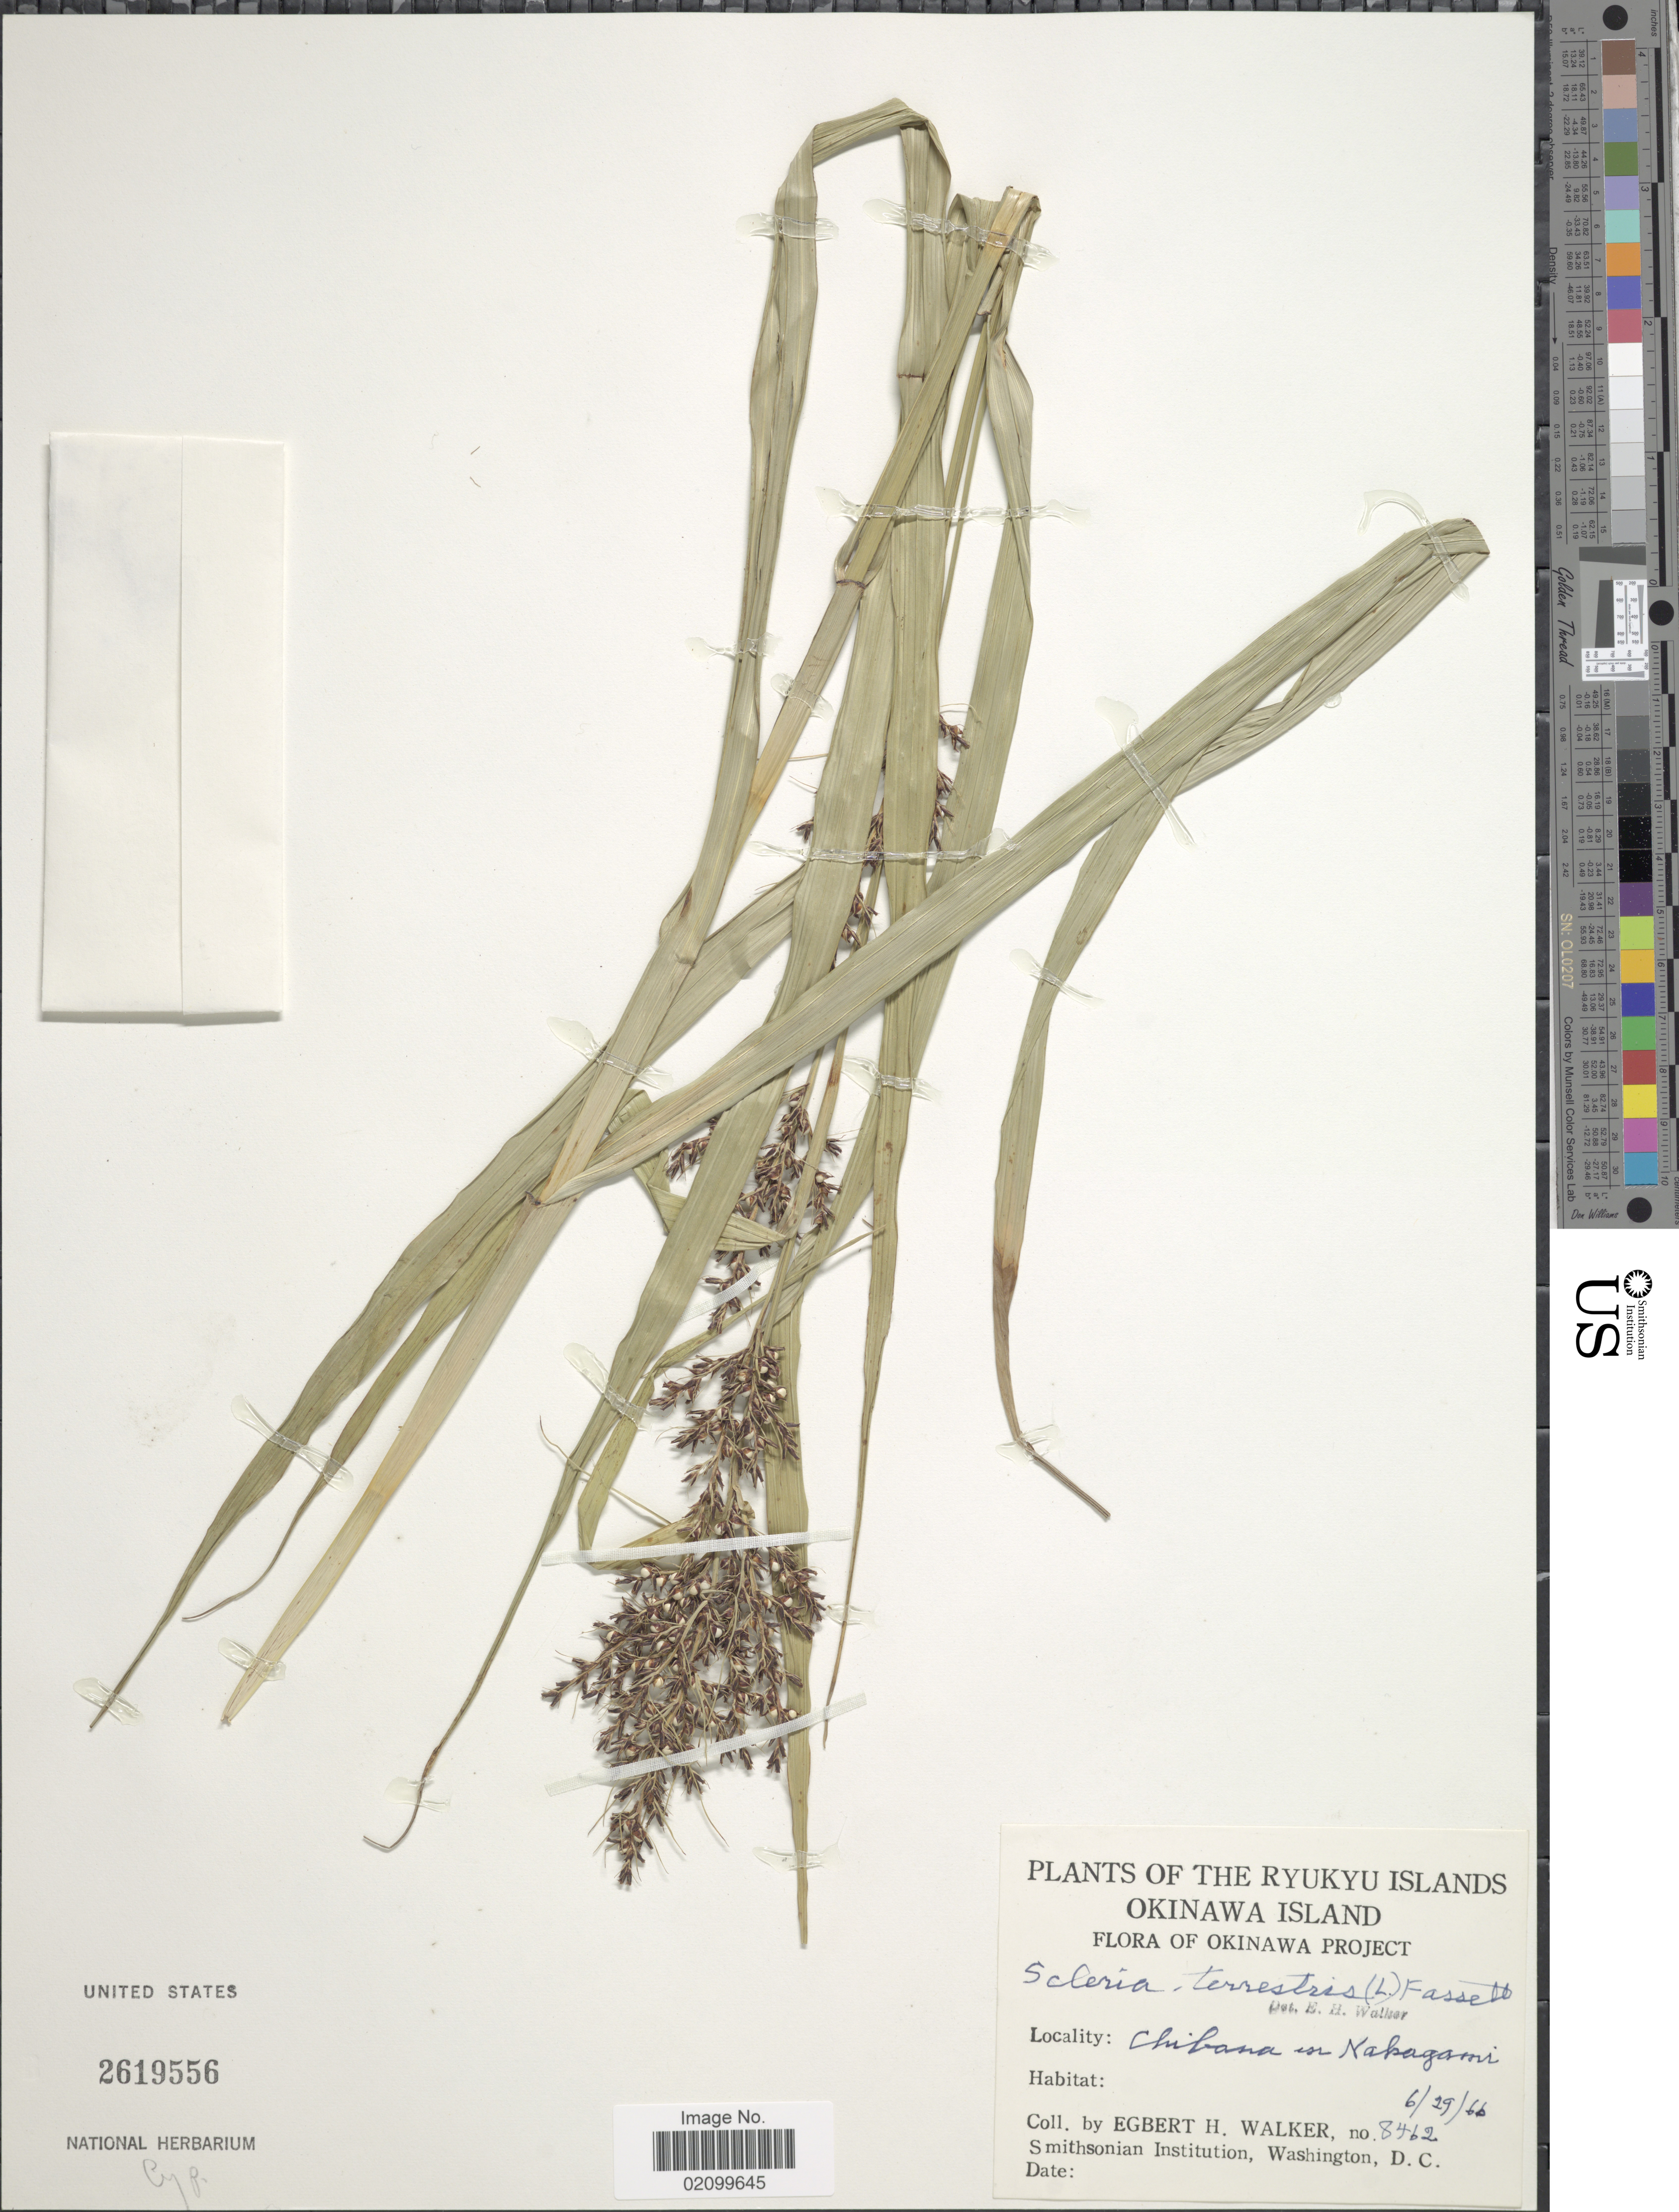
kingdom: Plantae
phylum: Tracheophyta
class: Liliopsida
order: Poales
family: Cyperaceae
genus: Scleria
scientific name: Scleria terrestris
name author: (L.) Fassett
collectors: E. H. Walker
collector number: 8462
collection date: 1966-06-29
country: Japan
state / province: Okinawa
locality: Ryukyu Islands. Okinawa Island. Chibana in Nakagami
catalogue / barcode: US 2619556